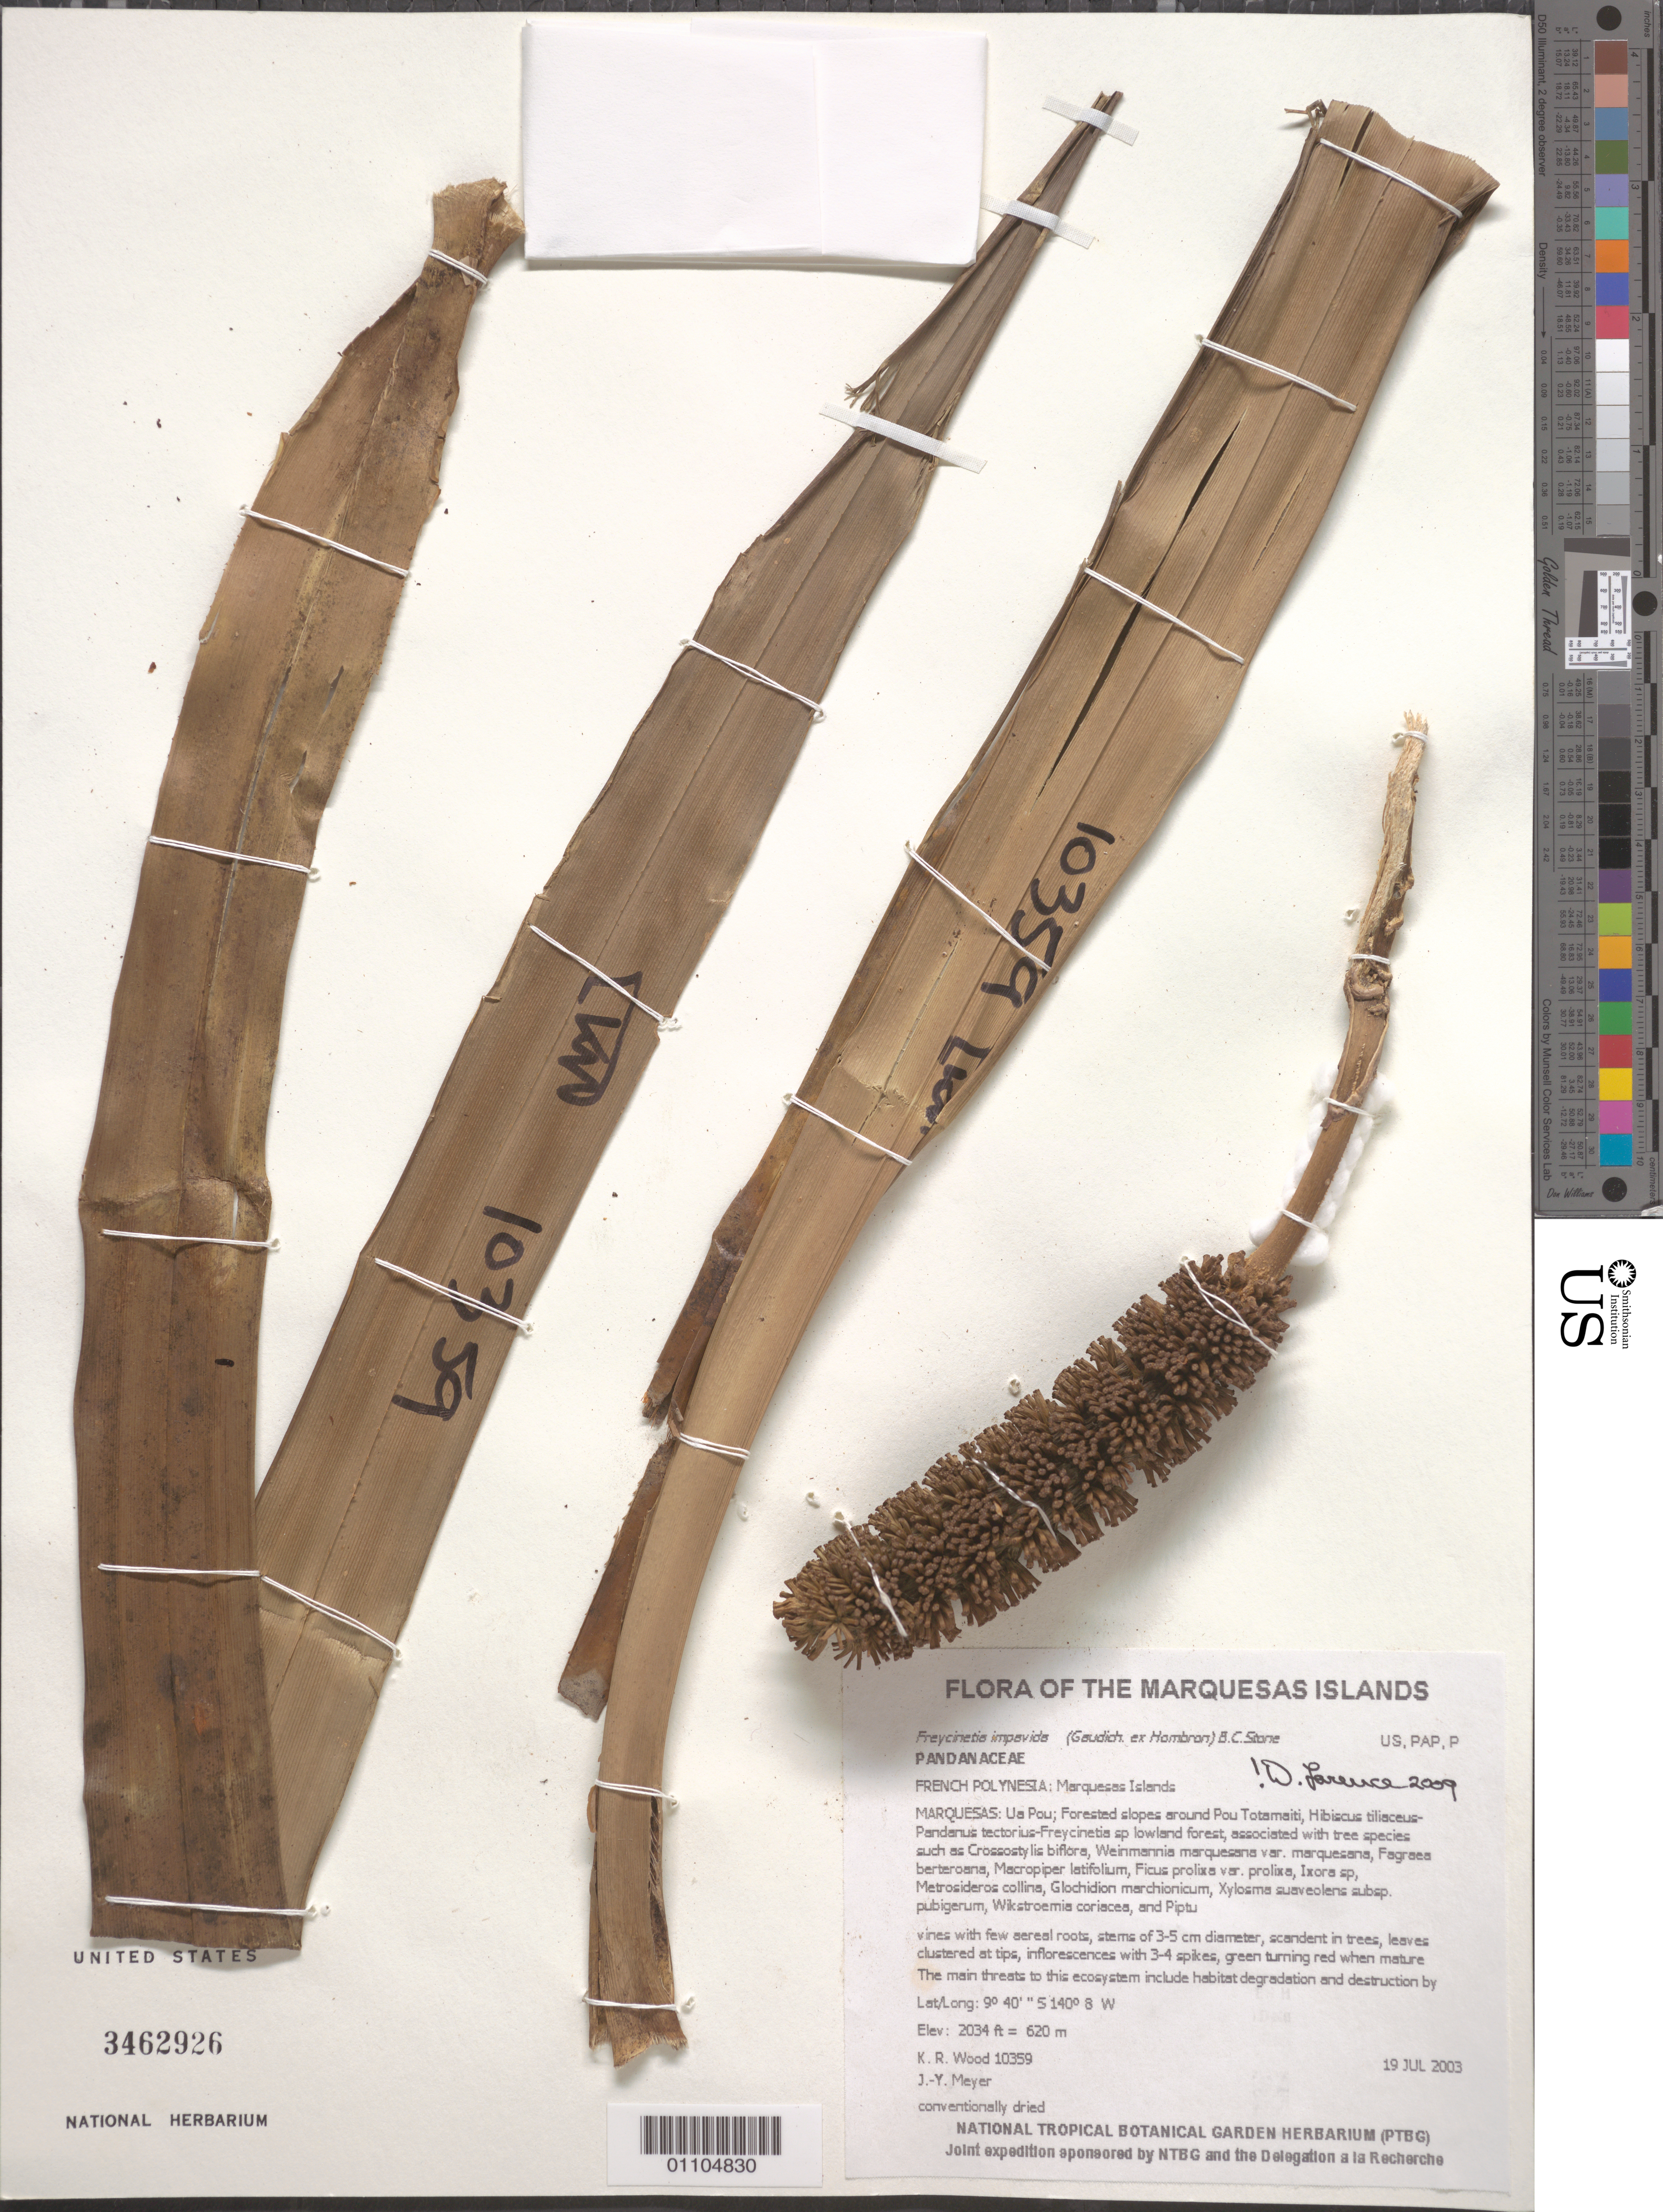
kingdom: Plantae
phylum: Tracheophyta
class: Liliopsida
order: Pandanales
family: Pandanaceae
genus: Freycinetia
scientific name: Freycinetia impavida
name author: (Hombr. & Jacquinot ex Decne.) B.C. Stone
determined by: Lorence, David H., (PTBG), National Tropical Botanical Garden (UNITED STATES)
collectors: K. R. Wood & J.-Y. Meyer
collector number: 10359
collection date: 2003-07-19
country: French Polynesia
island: Ua Pou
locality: Forested slopes around Pou Totamaiti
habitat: Hibiscus tiliaceus-Pandanus tectorius-Freycinetia sp lowland forest; wet, S aspect, moderate slope, scattered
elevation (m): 620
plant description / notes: Feral pigs, catastrophic extinction through environmental events, predation by rats that eat seeds, competition with non-native plant taxa such as Ageratum conyzoides, Emili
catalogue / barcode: US 3462926